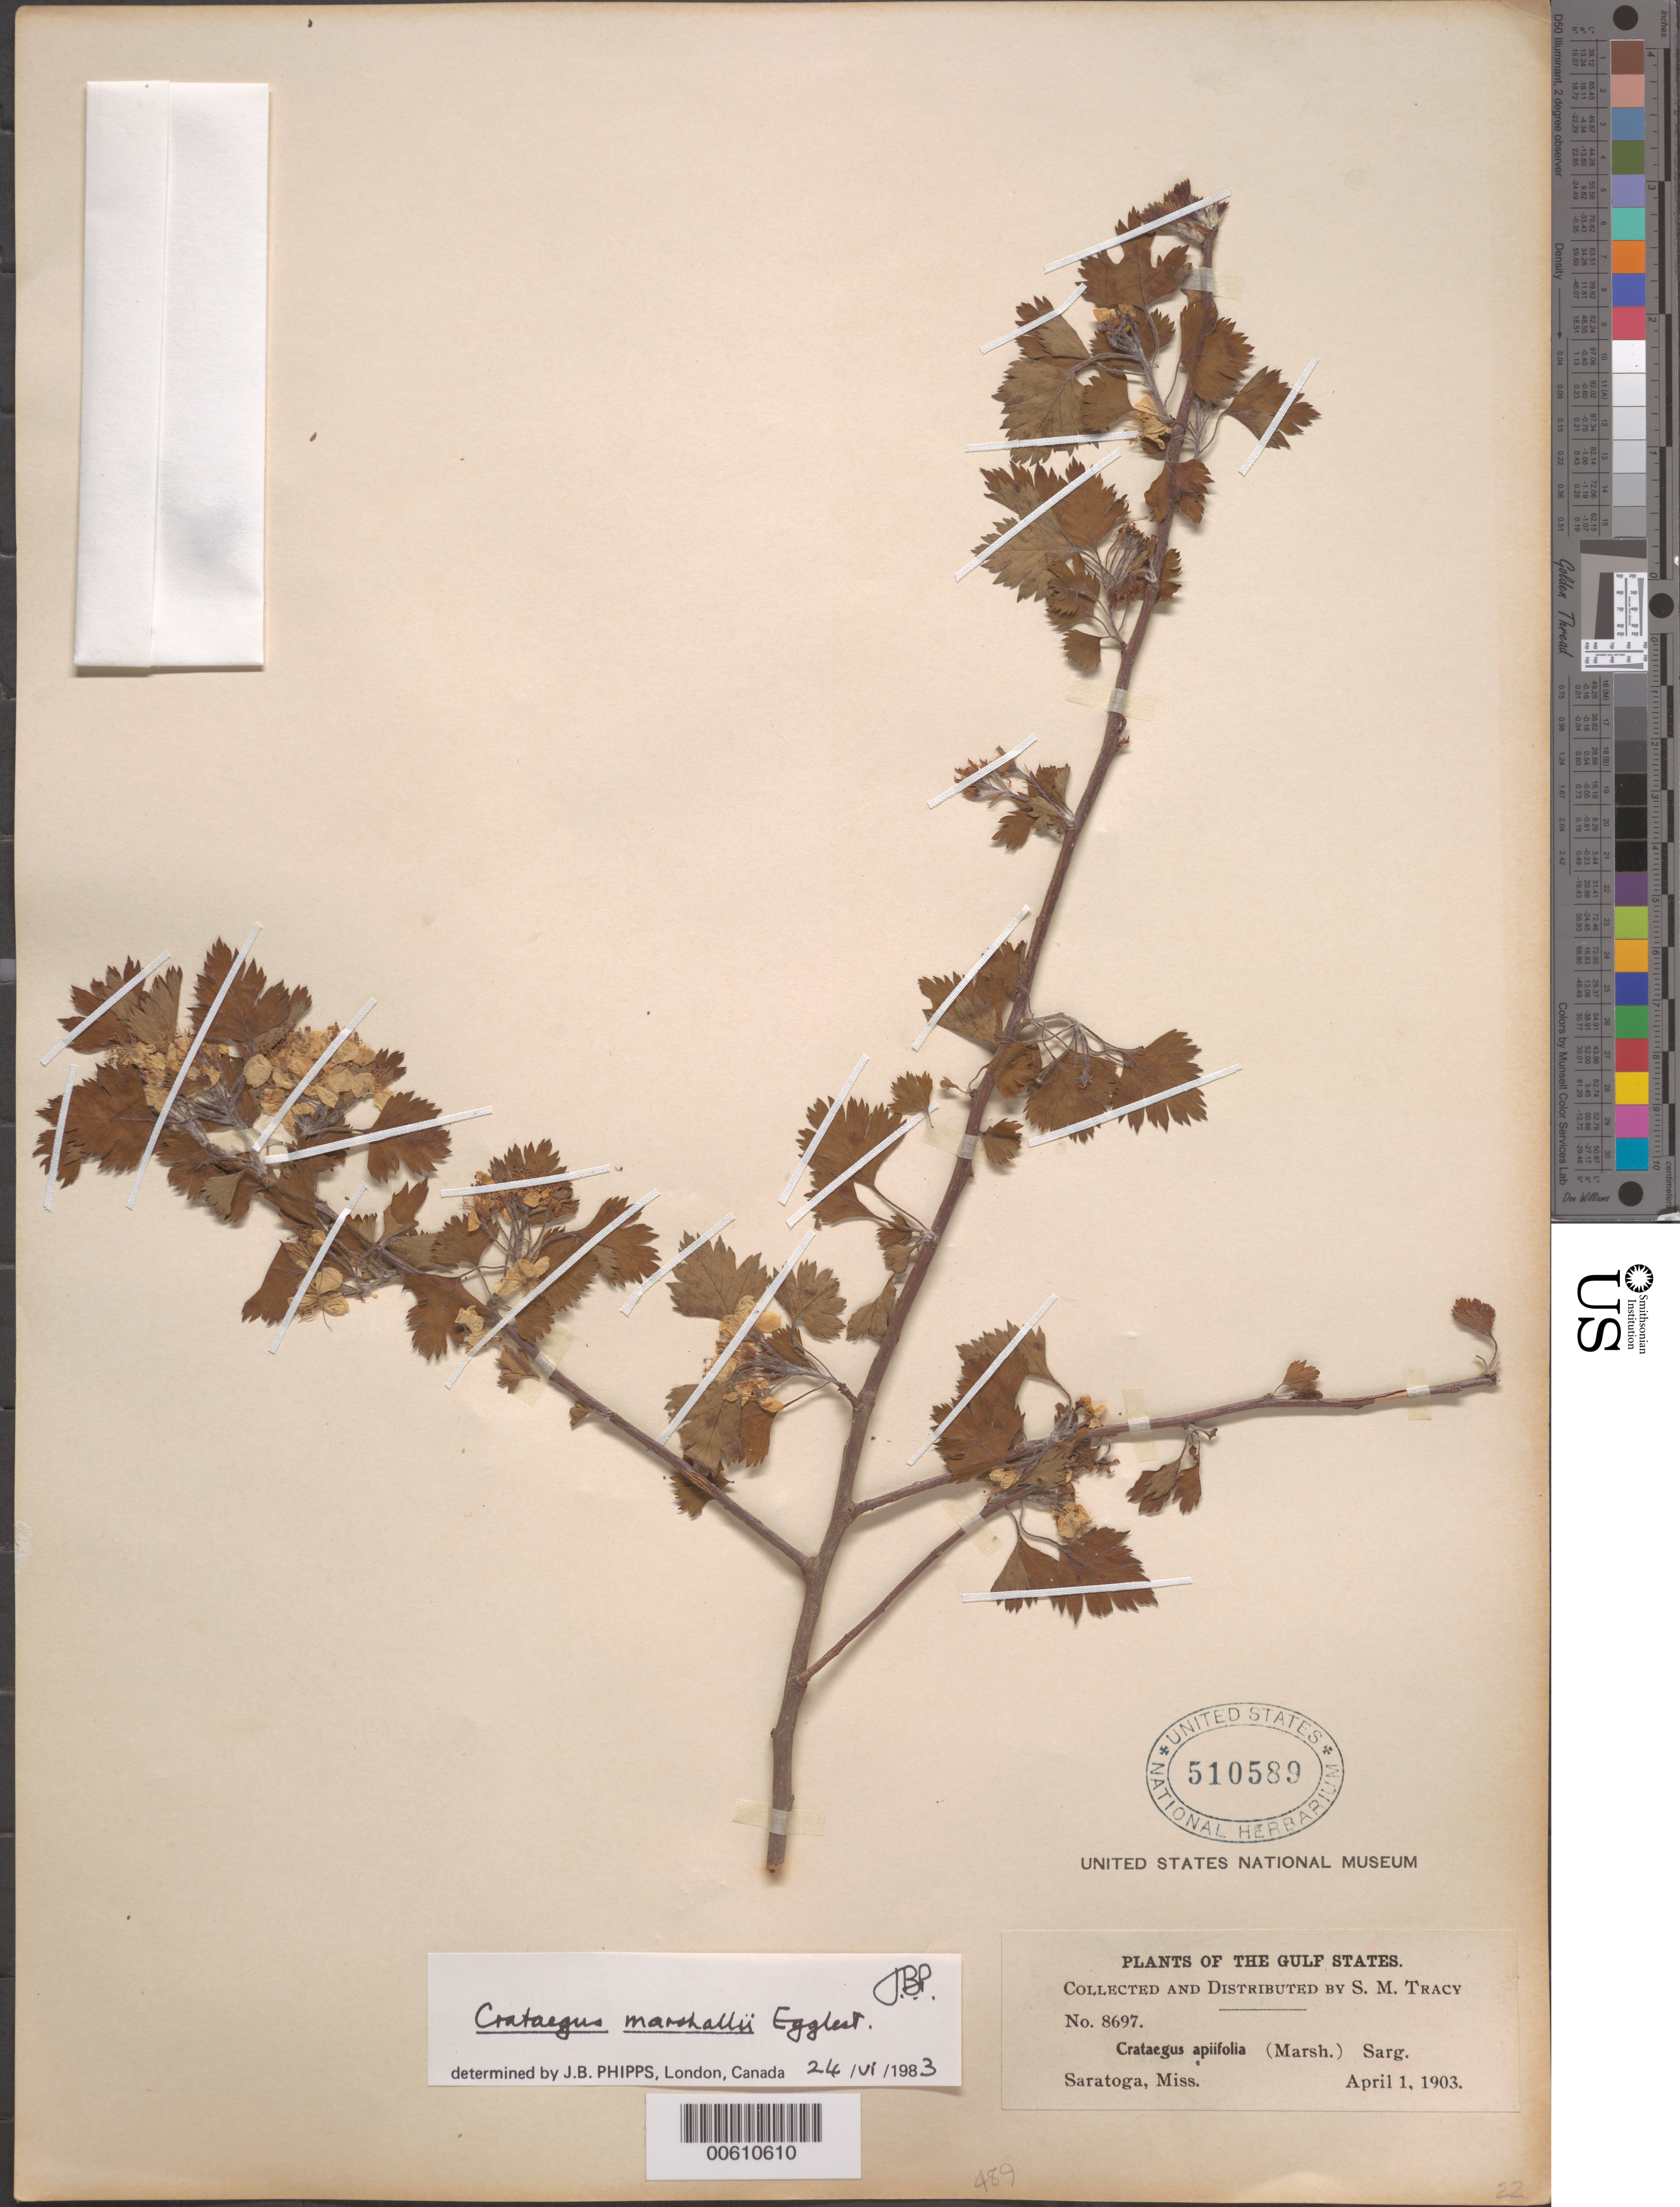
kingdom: Plantae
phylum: Tracheophyta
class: Magnoliopsida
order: Rosales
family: Rosaceae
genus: Crataegus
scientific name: Crataegus marshallii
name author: Eggl.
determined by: Phipps, James B., (UWO), University of Western Ontario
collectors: S. M. Tracy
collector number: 8697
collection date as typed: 01 Apr 1903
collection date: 1903-04-01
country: United States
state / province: Mississippi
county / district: Simpson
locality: Saratoga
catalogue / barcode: US 510589